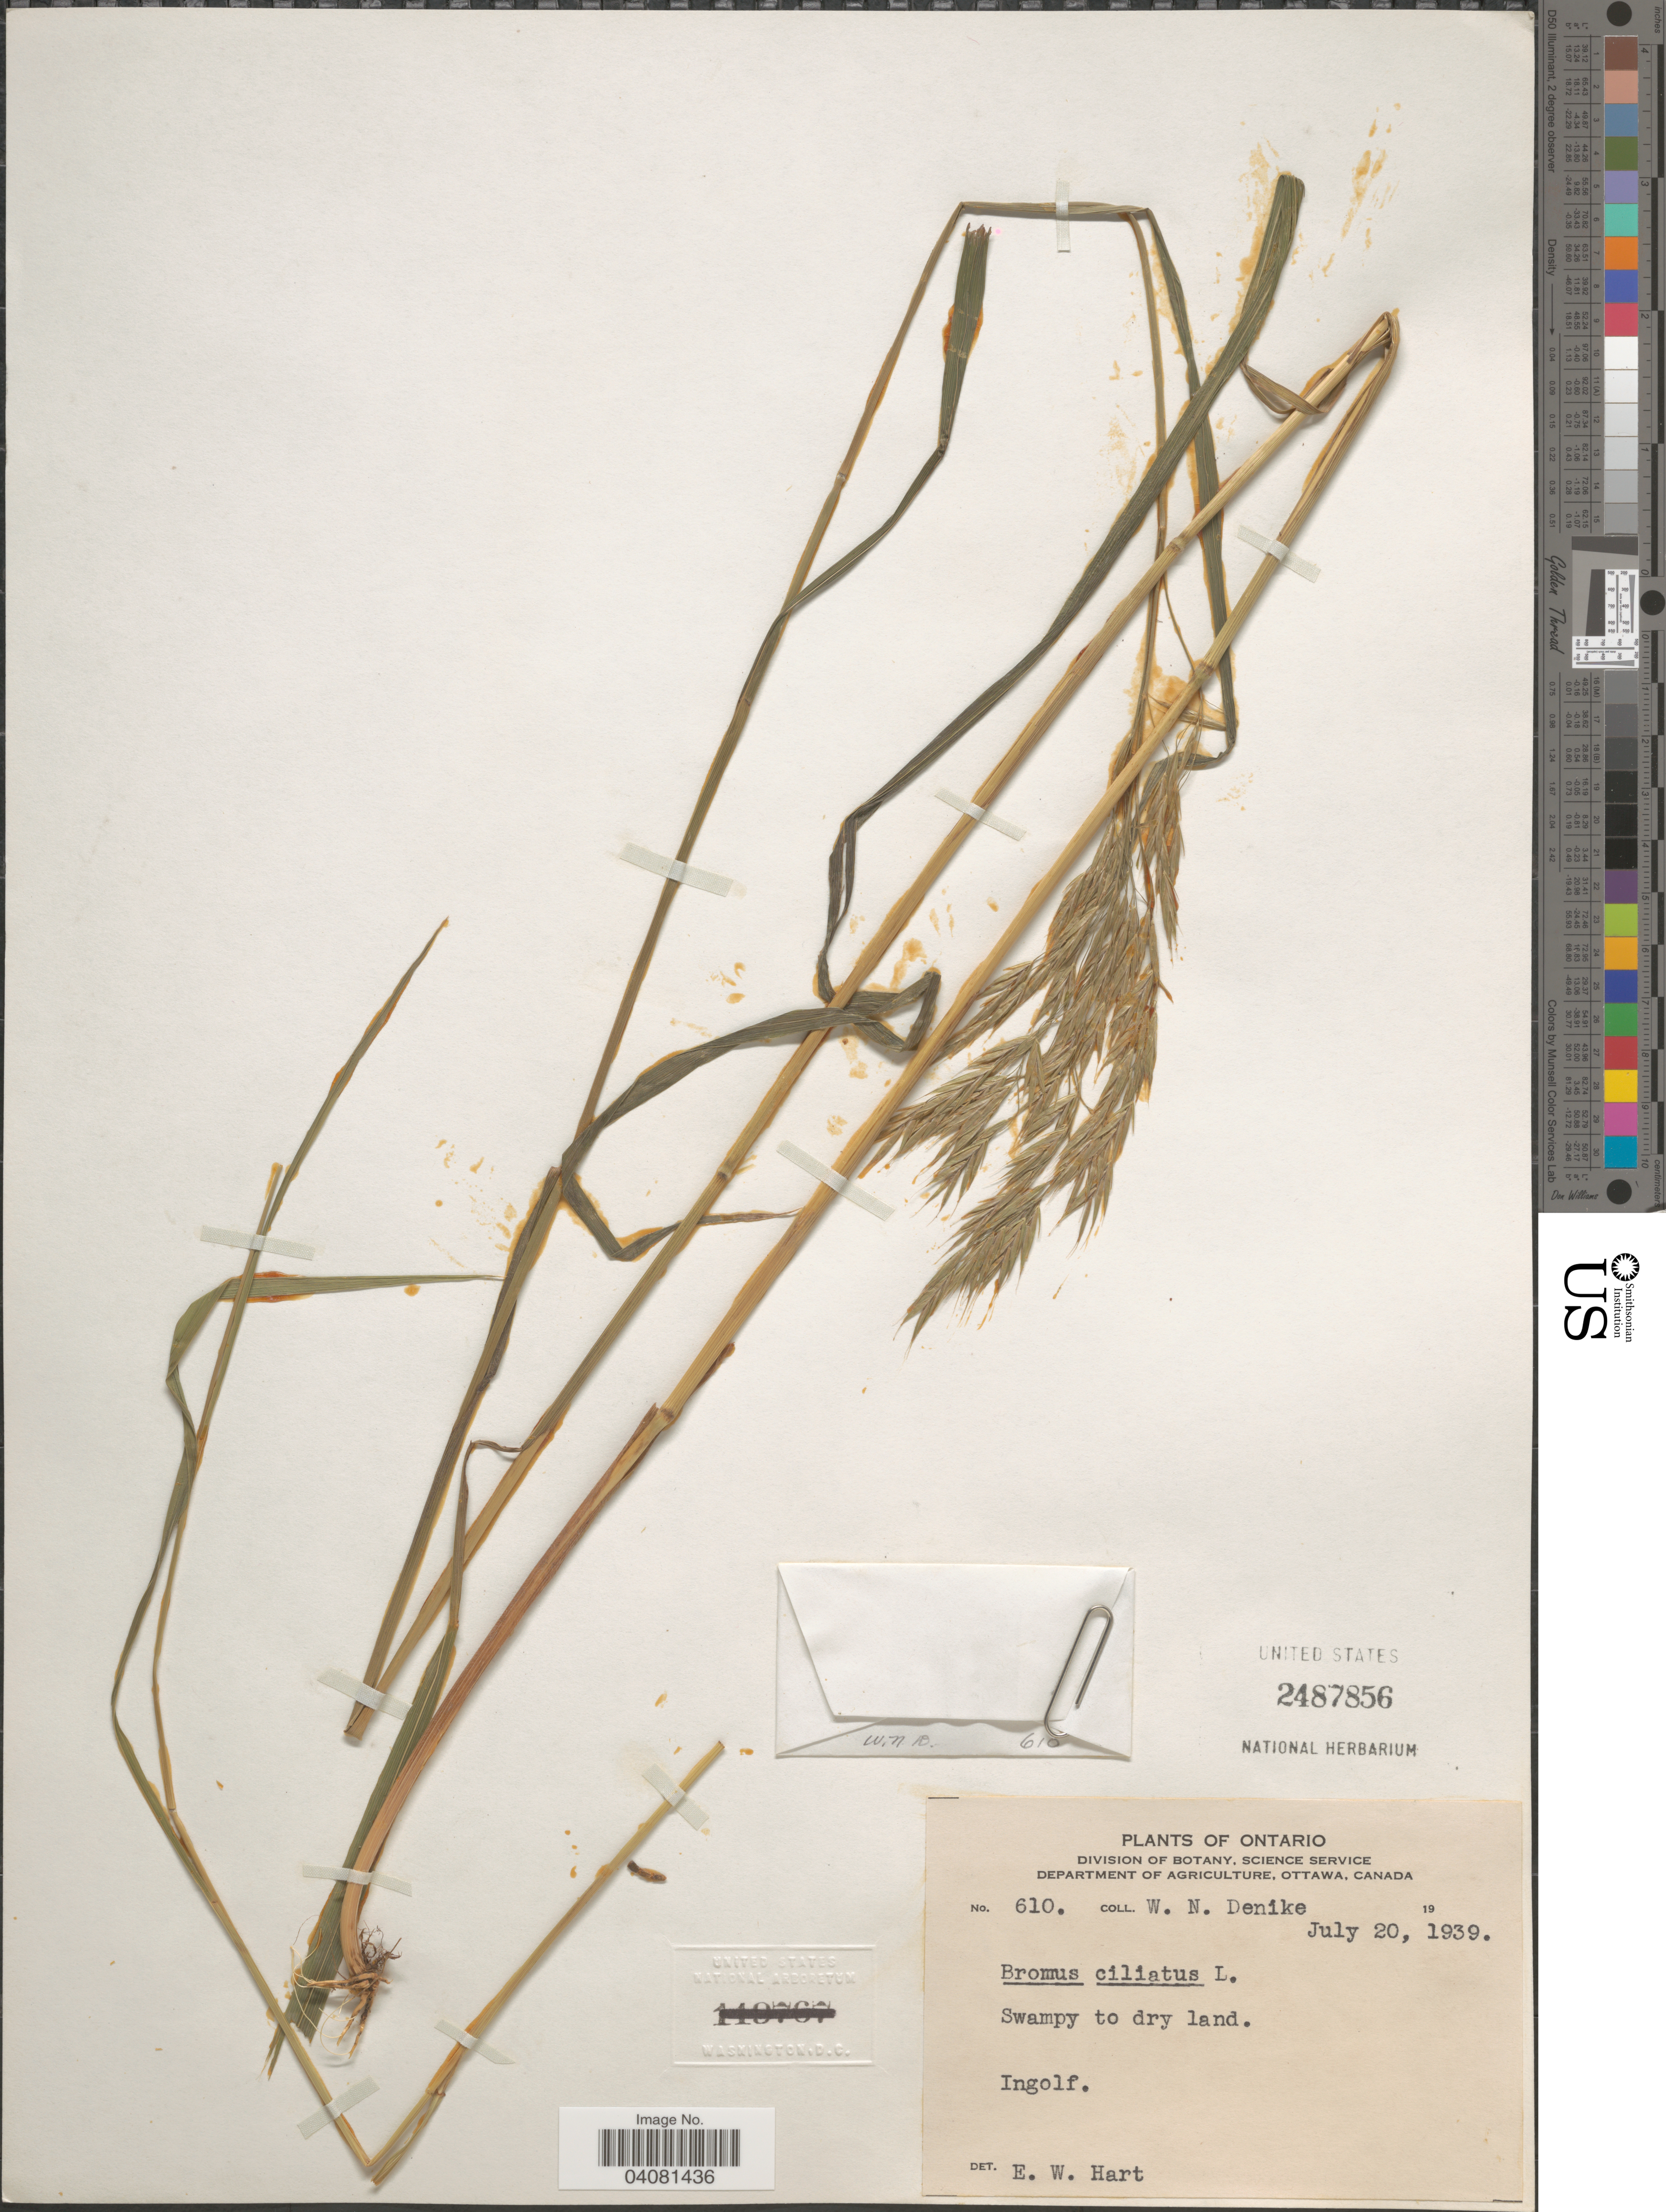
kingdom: Plantae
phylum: Tracheophyta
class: Liliopsida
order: Poales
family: Poaceae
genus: Bromus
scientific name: Bromus ciliatus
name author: L.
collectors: W. Denike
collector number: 610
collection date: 1939-07-20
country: Canada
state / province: Ontario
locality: Swampy to dry land. Ingolf.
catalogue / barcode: US 2487856